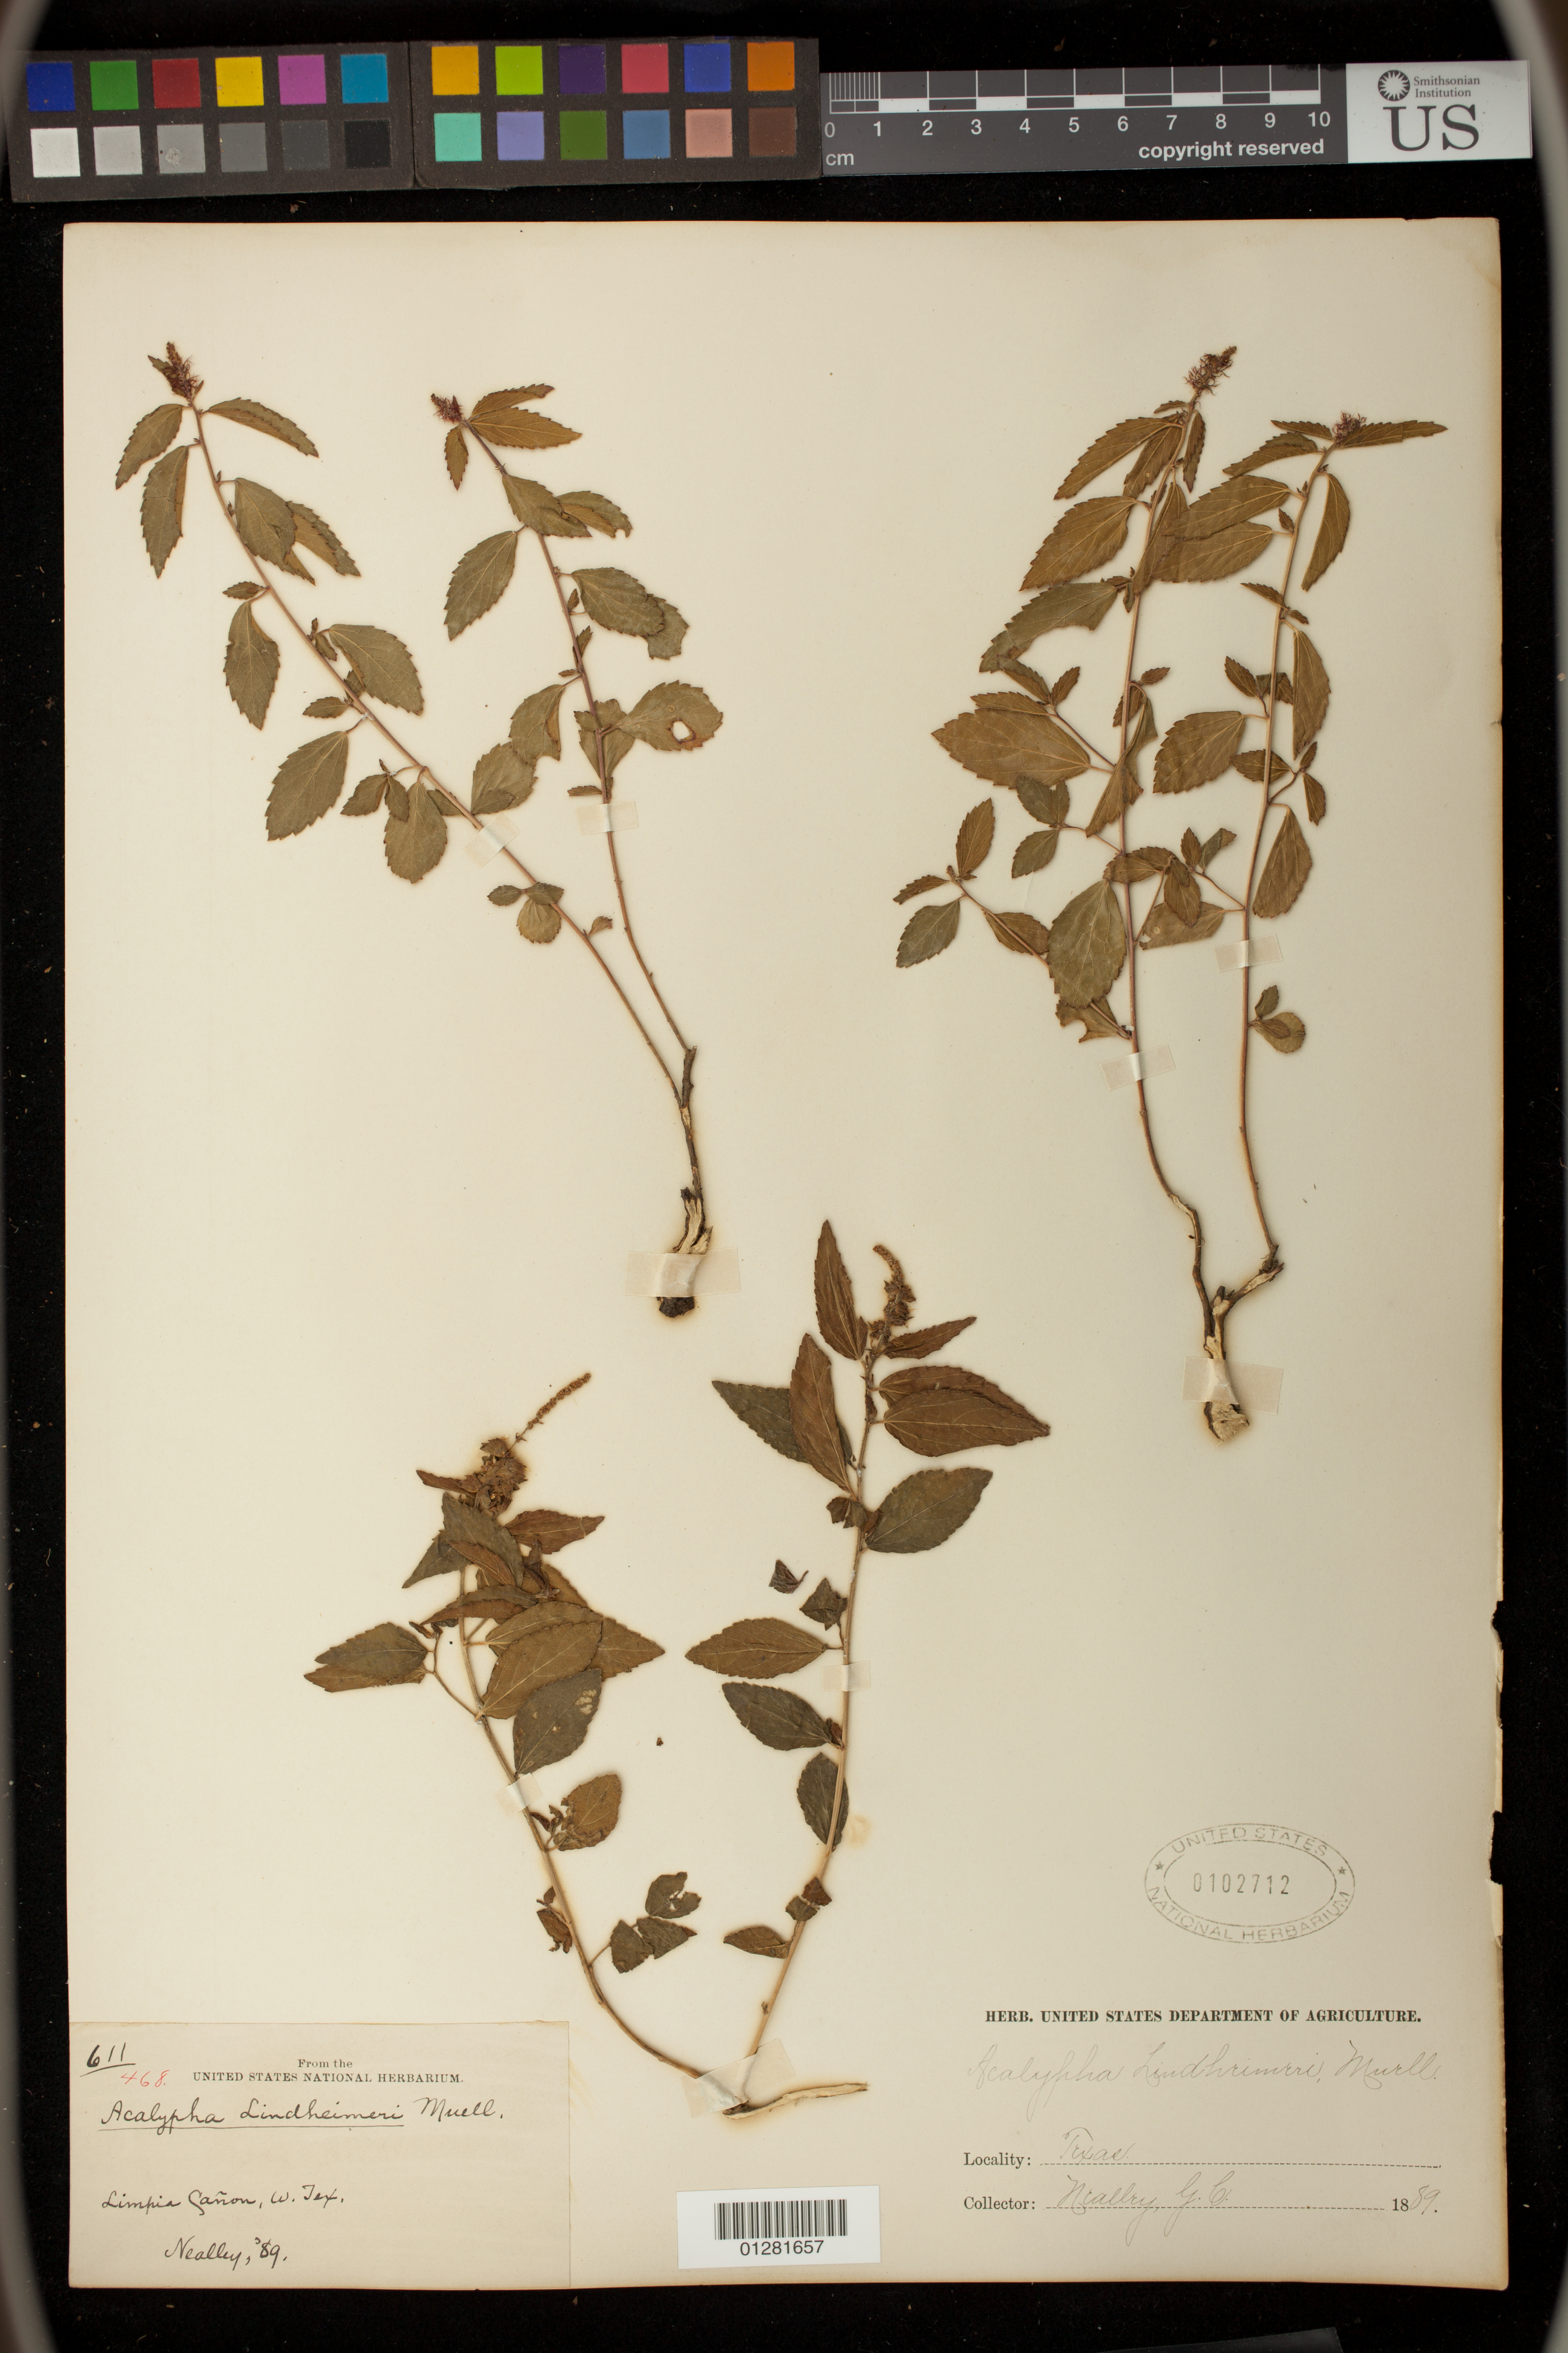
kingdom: Plantae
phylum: Tracheophyta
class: Magnoliopsida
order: Malpighiales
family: Euphorbiaceae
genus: Acalypha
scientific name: Acalypha lindheimeri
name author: Müll. Arg.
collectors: G. C. Nealley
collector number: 611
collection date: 1889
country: United States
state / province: Texas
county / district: Jeff Davis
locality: Limpia Canon, W. Tex.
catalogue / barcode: US 102712